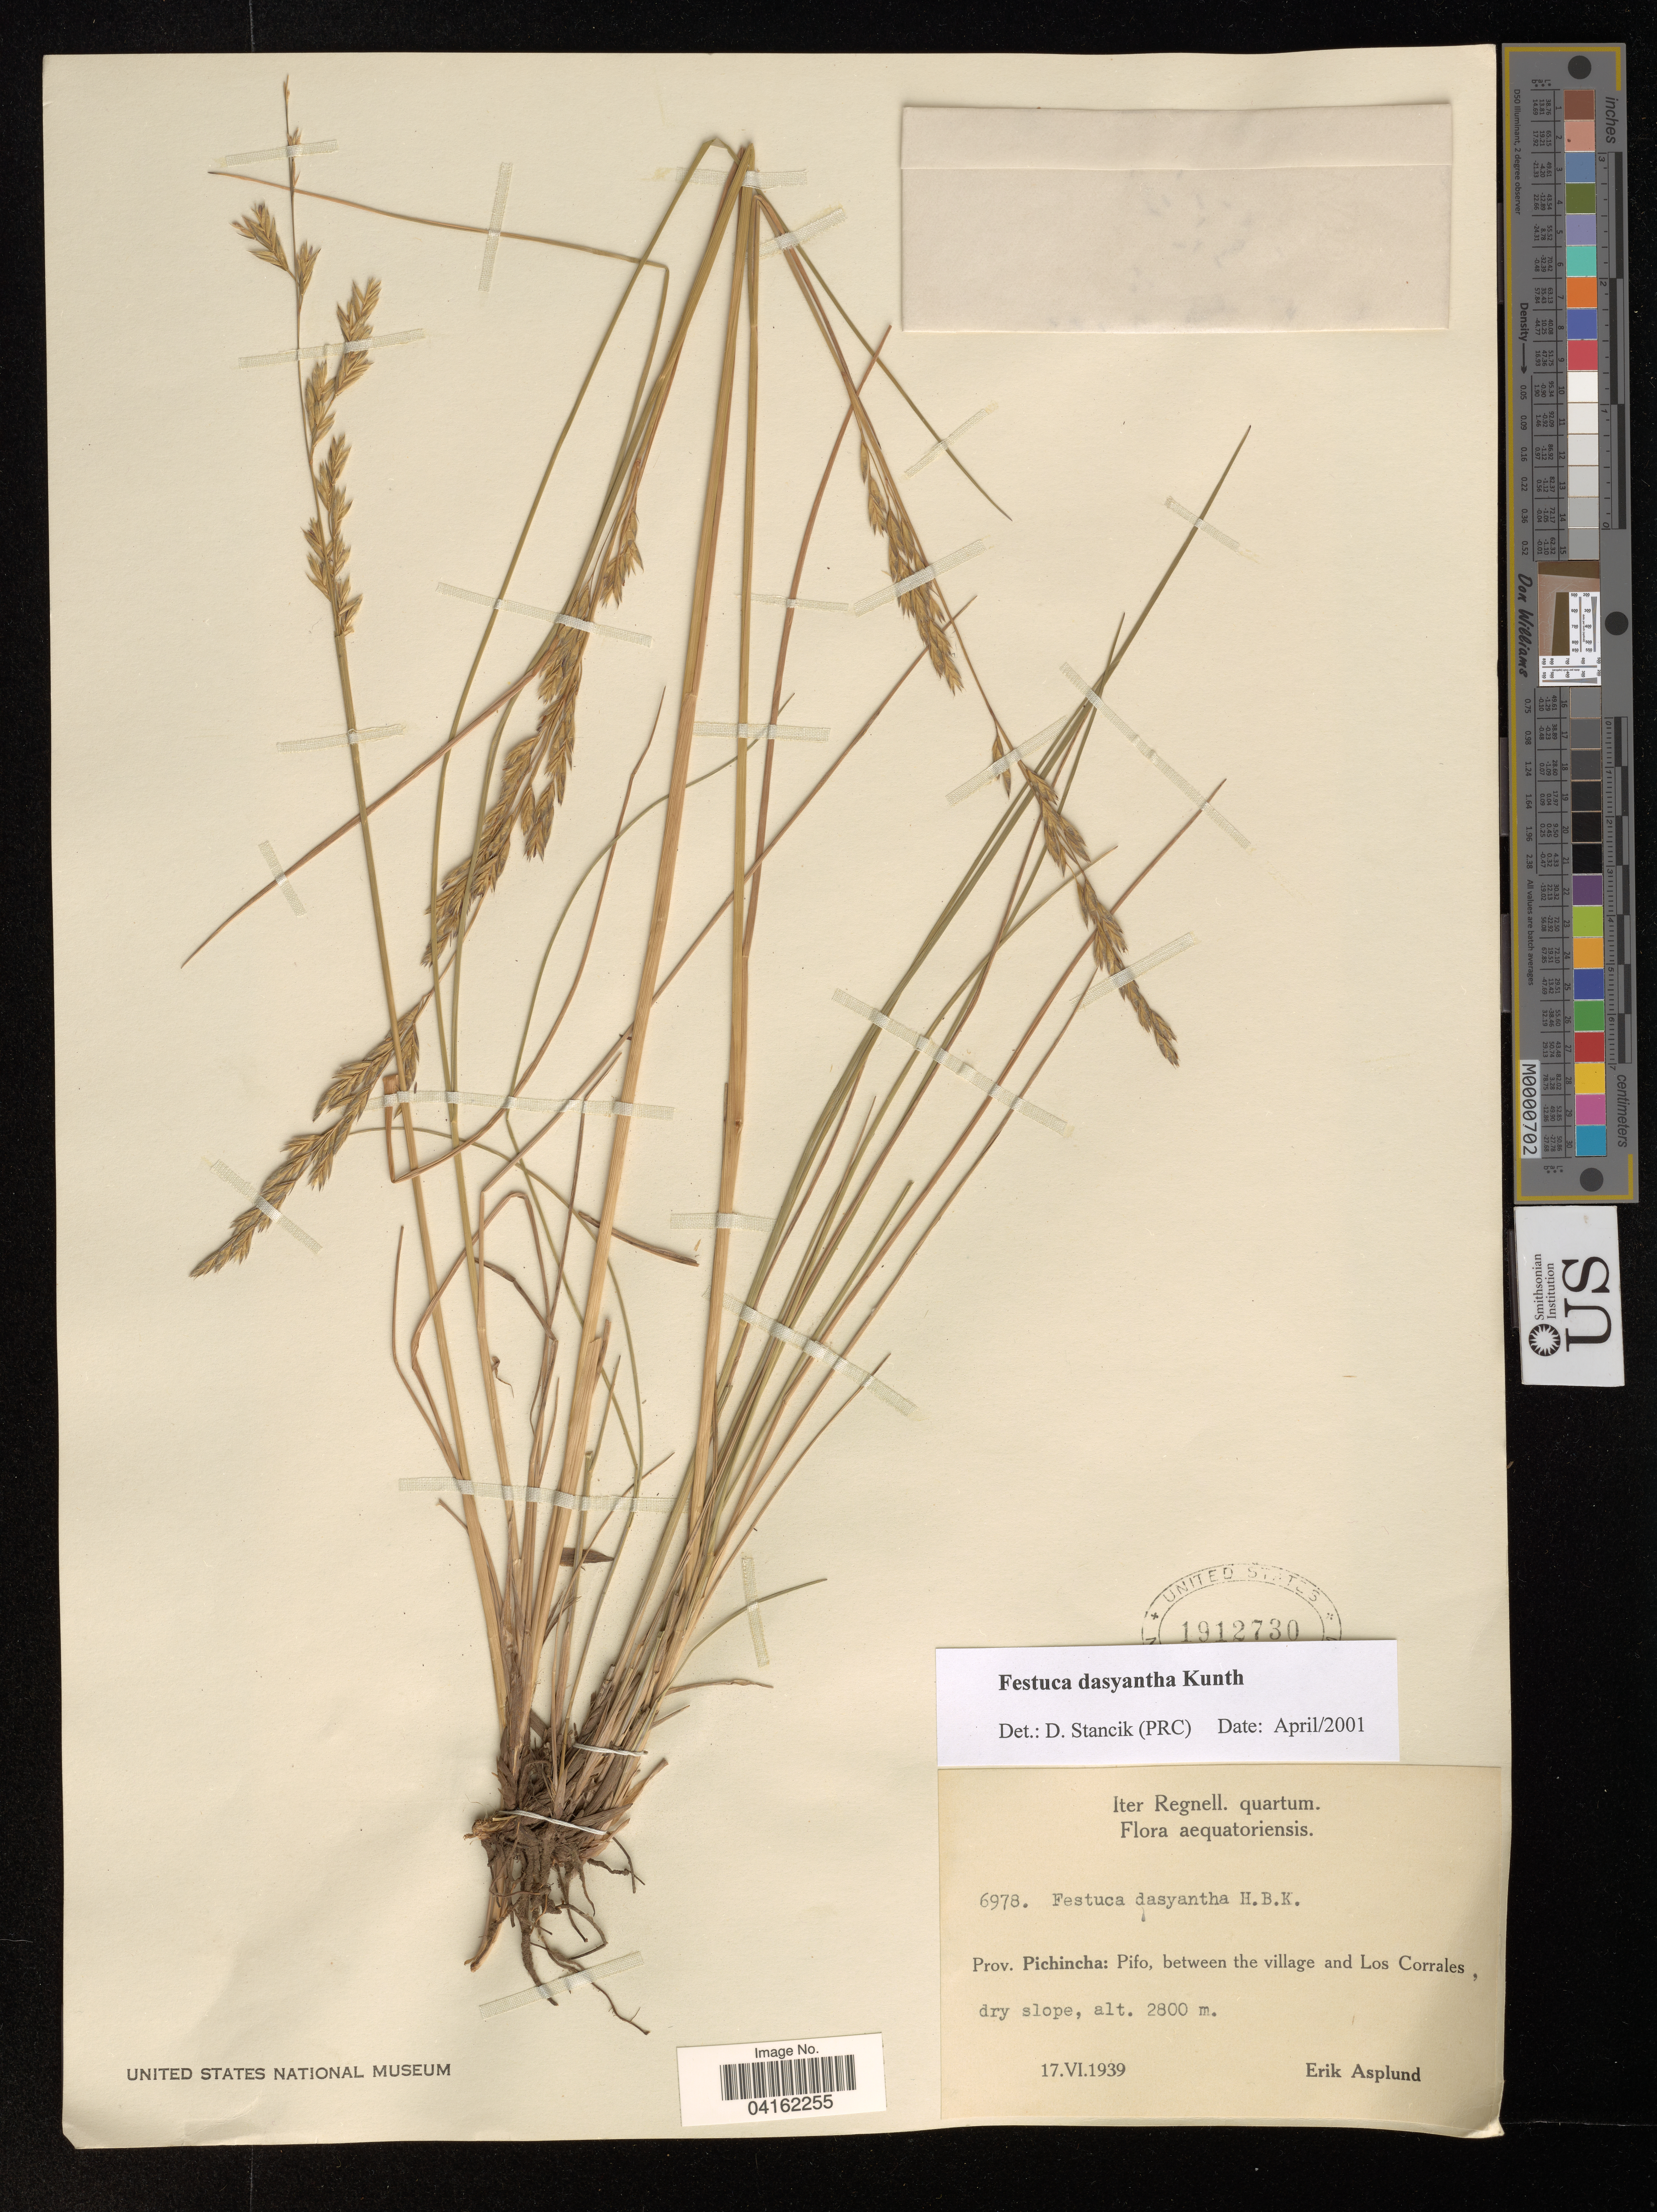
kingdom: Plantae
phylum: Tracheophyta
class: Liliopsida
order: Poales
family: Poaceae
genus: Festuca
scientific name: Festuca dasyantha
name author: Kunth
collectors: E. Asplund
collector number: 6978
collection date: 1939-06-17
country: Ecuador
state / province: Pichincha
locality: Pifo, between the village and Los Corrales.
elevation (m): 2800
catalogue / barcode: US 1912730